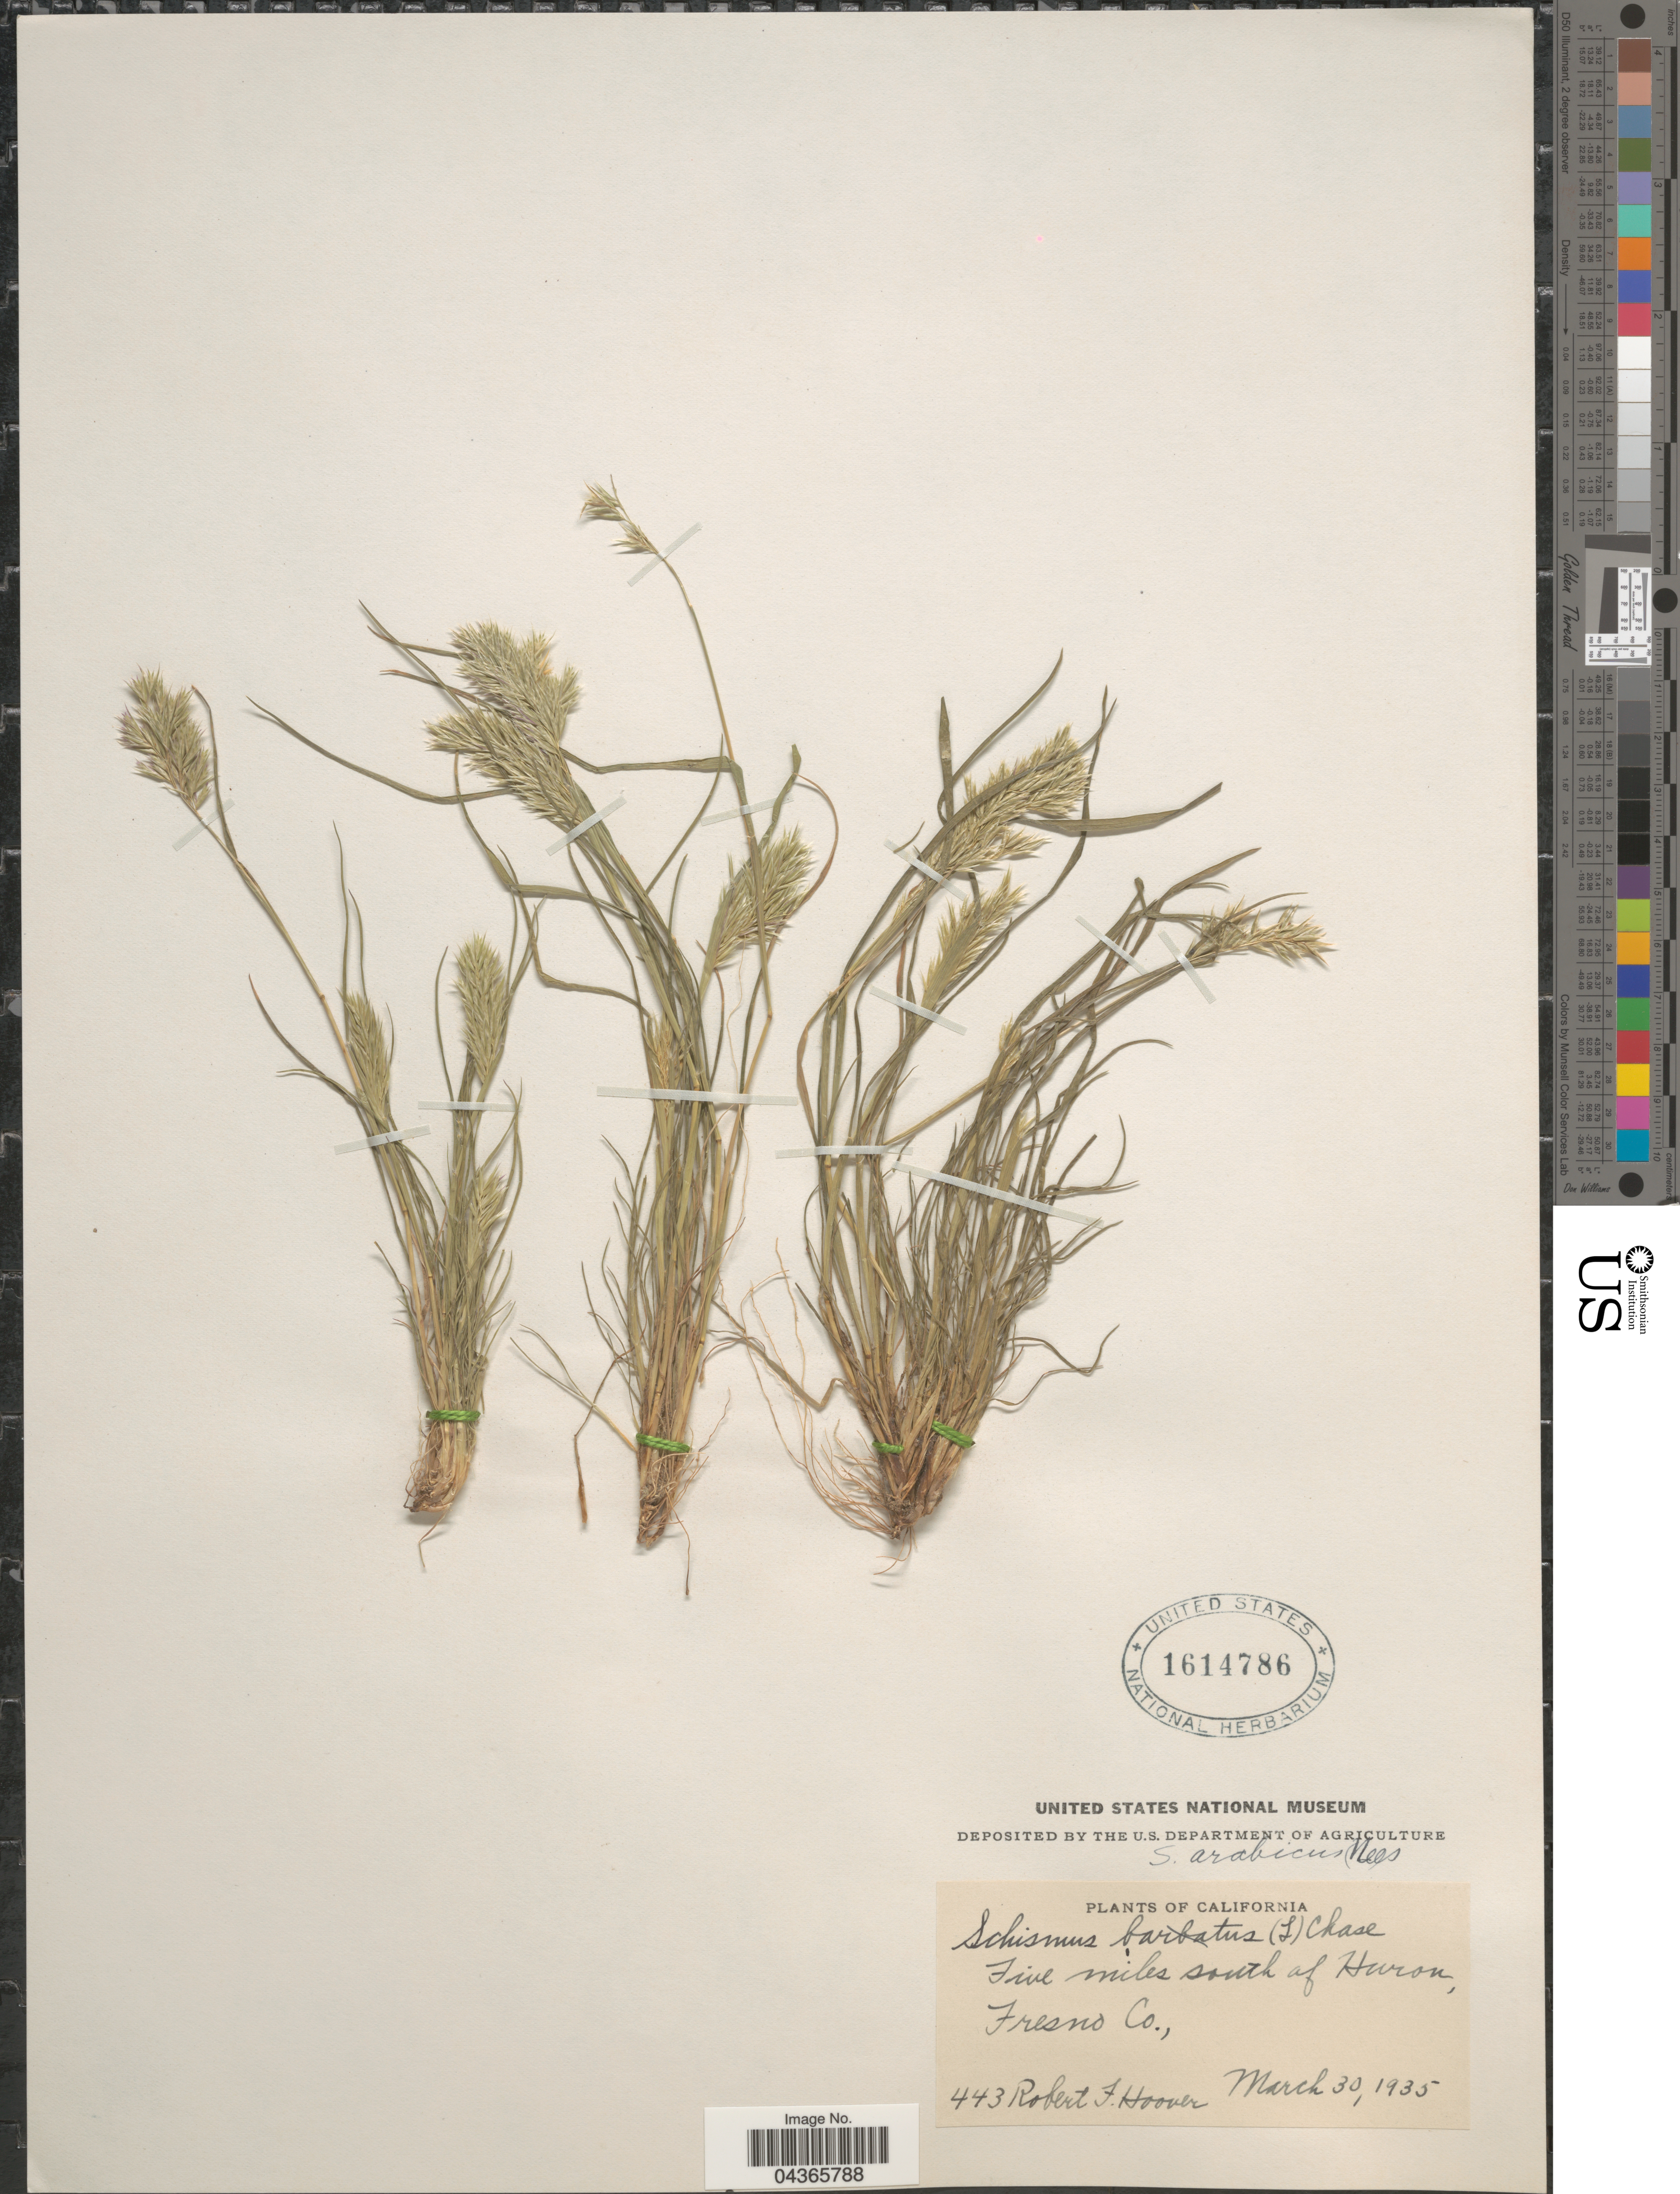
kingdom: Plantae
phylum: Tracheophyta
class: Liliopsida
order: Poales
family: Poaceae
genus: Schismus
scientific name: Schismus arabicus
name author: Nees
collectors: R. F. Hoover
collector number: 443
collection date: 1935-03-30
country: United States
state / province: California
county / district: Fresno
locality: Five miles south of Huron, Fresno Co.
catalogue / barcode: US 1614786